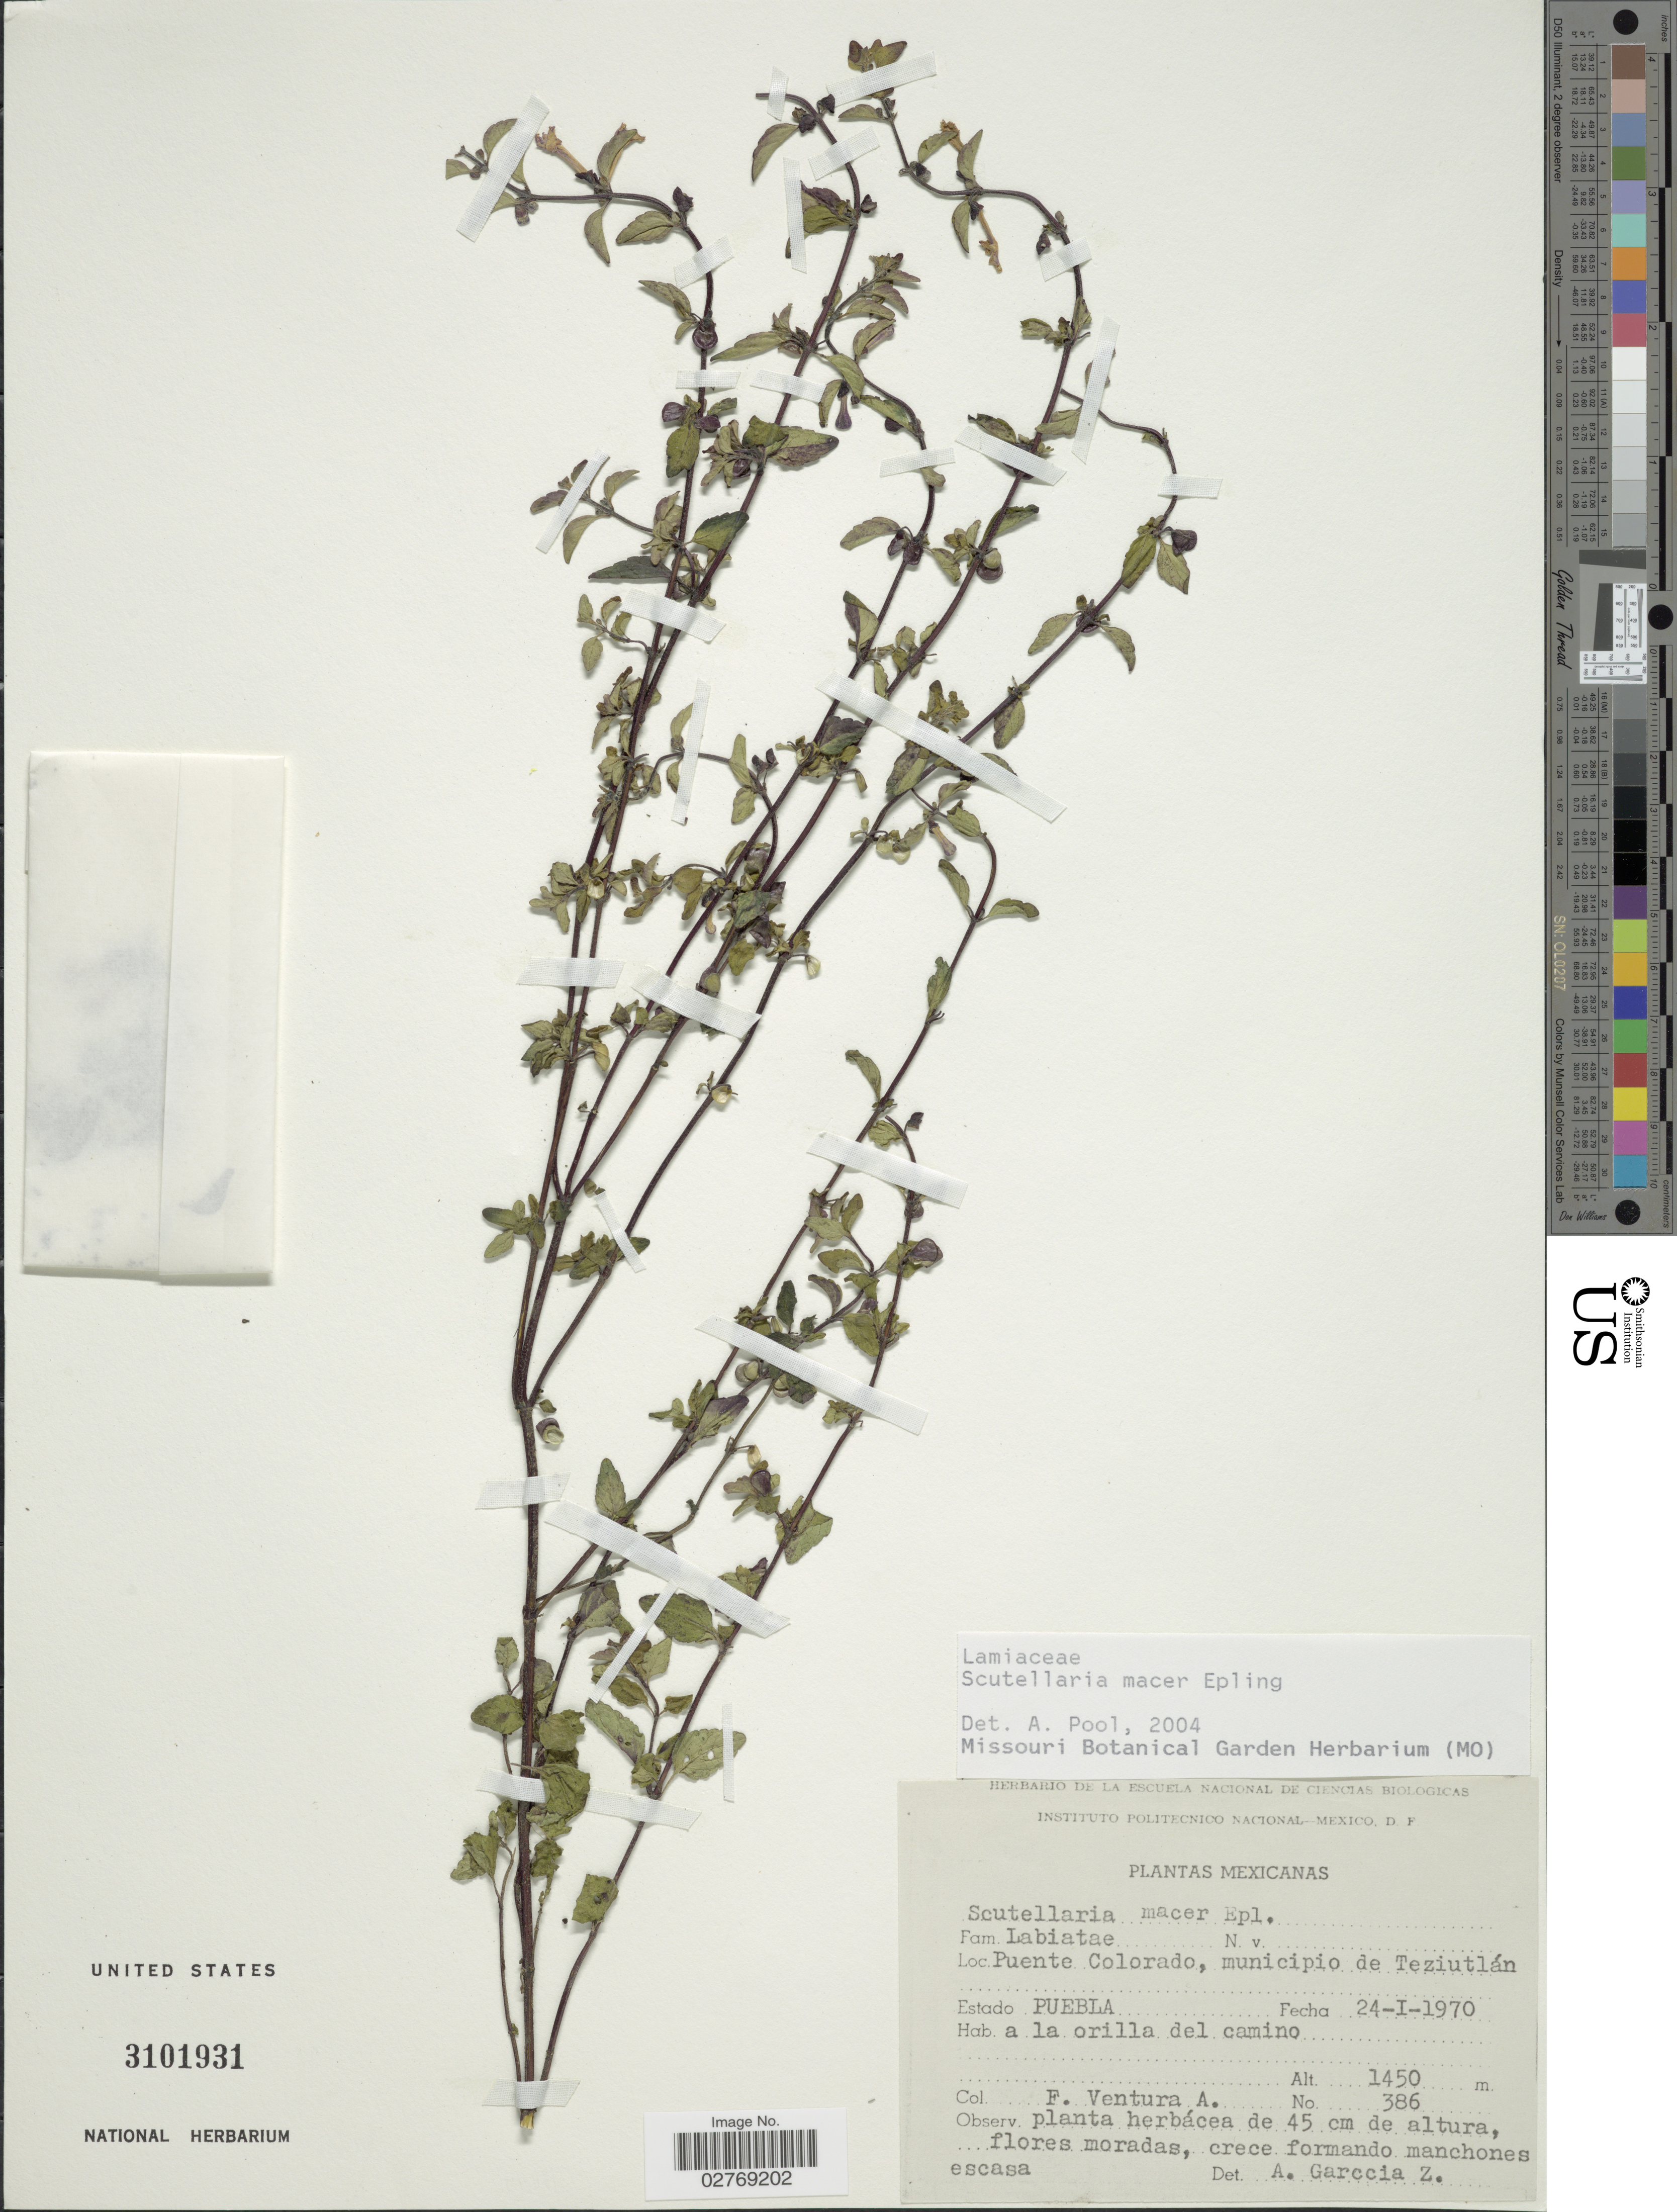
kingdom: Plantae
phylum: Tracheophyta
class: Magnoliopsida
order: Lamiales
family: Lamiaceae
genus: Scutellaria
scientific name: Scutellaria macer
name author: Epling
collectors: F. Ventura A.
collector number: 386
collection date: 1970-01-24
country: Mexico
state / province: Puebla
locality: Puente Colorado, municipio de Teziutlán.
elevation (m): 1450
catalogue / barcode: US 3101931